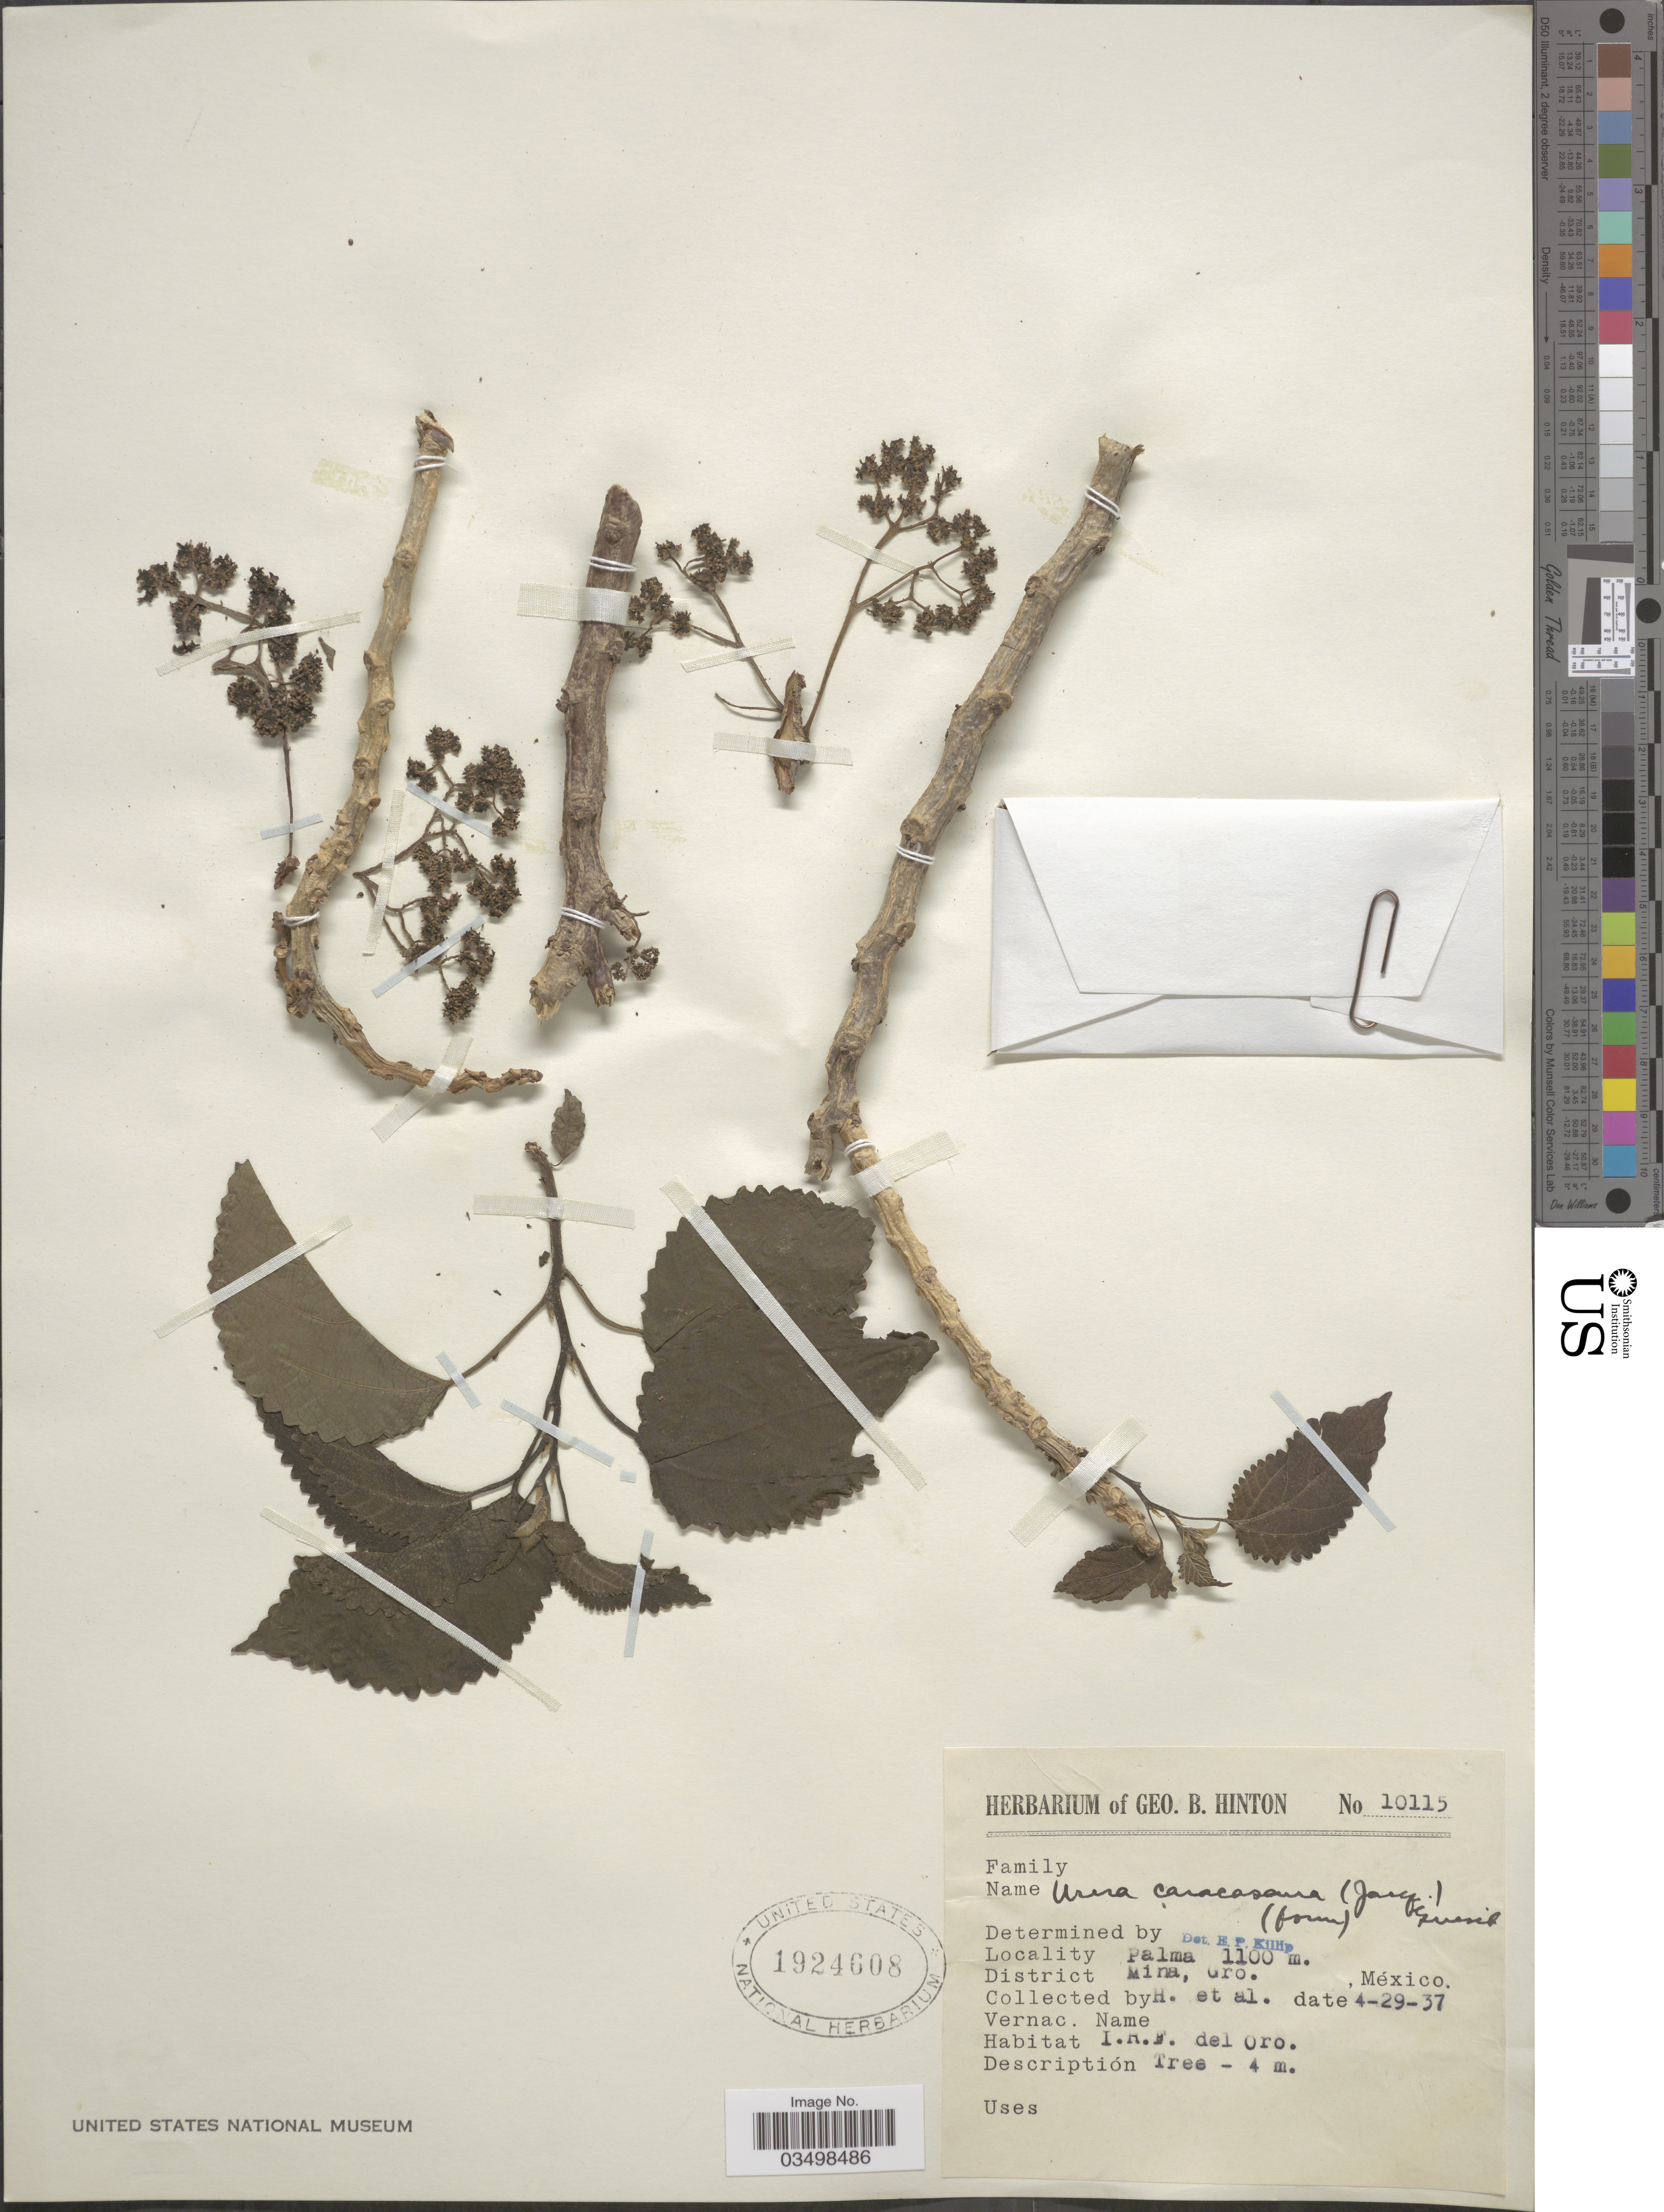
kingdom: Plantae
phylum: Tracheophyta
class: Magnoliopsida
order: Rosales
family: Urticaceae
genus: Urera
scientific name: Urera caracasana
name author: (Jacq.) Gaudich. ex Griseb.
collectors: G. B. Hinton & et al.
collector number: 10115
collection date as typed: Transcribed d/m/y: 29/4/37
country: Mexico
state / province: Guerrero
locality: Palma. District Mina.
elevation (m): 1100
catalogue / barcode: US 1924608